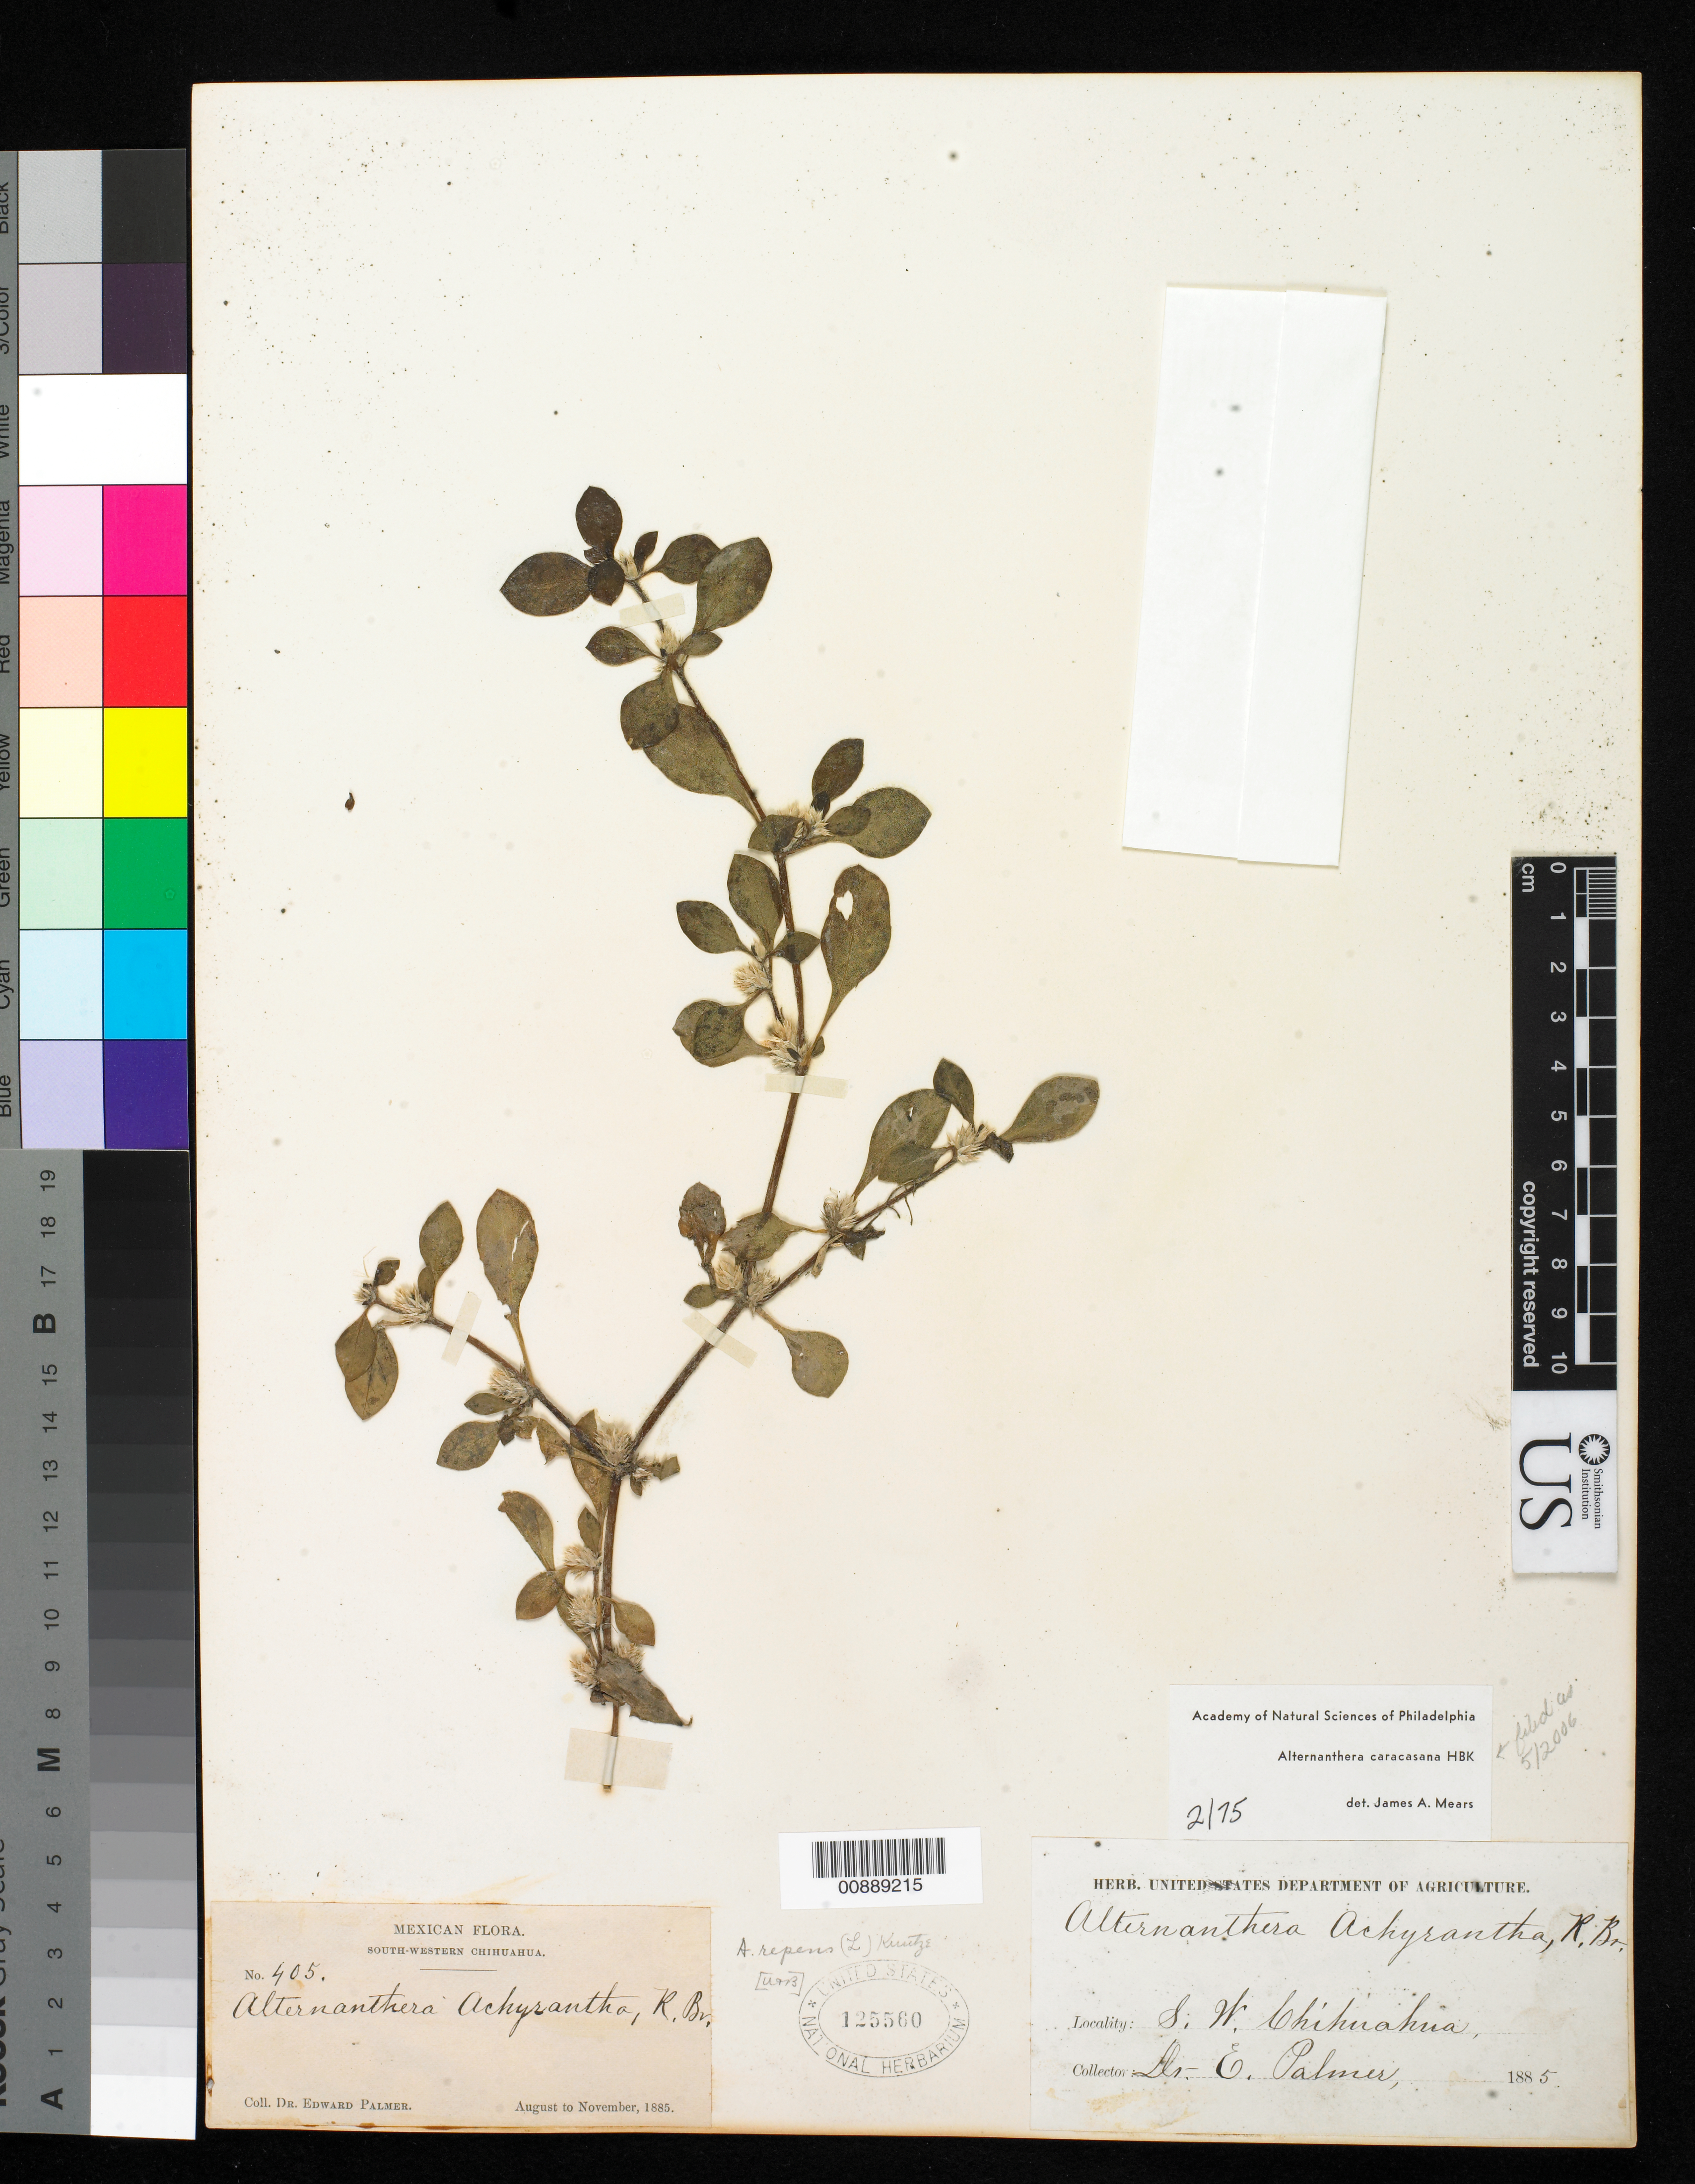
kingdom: Plantae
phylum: Tracheophyta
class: Magnoliopsida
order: Caryophyllales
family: Amaranthaceae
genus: Alternanthera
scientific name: Alternanthera caracasana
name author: Kunth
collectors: E. Palmer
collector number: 405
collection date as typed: Aug 1885 to -- Nov 1885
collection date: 1885-08/1885-11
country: Mexico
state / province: Chihuahua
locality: South-Western Chihuahua.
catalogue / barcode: US 125560